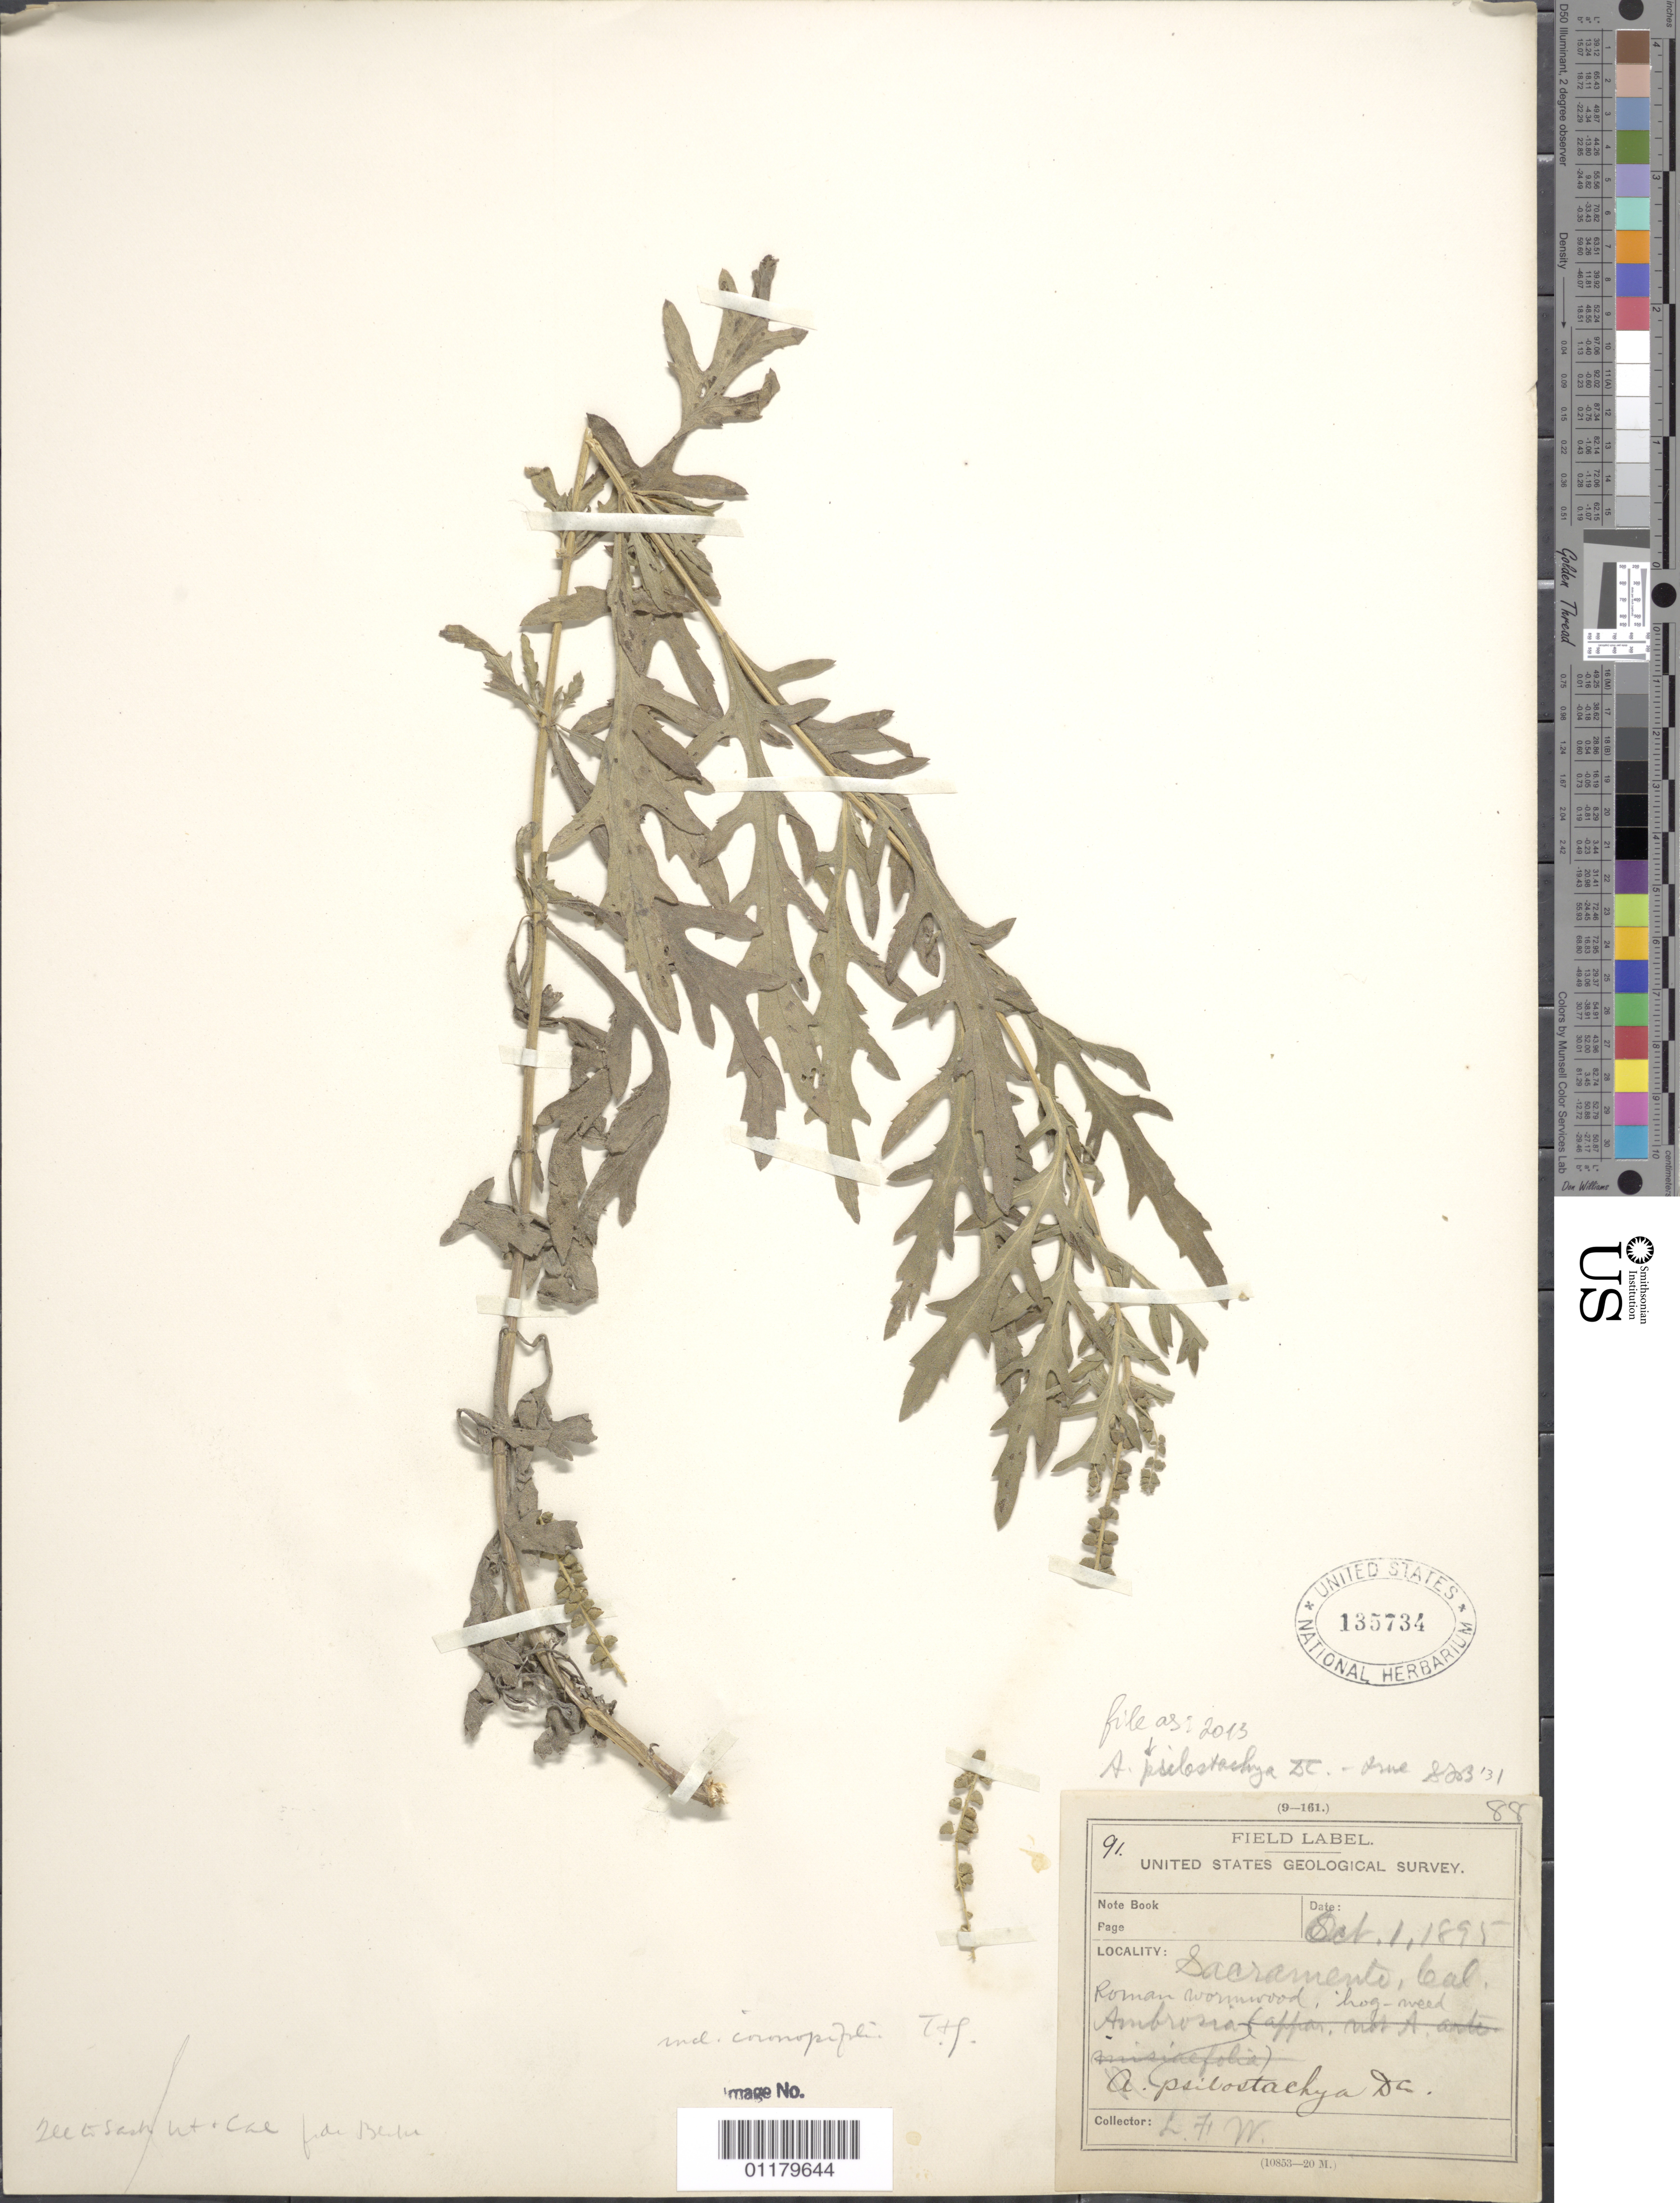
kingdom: Plantae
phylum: Tracheophyta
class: Magnoliopsida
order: Asterales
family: Asteraceae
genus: Ambrosia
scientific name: Ambrosia psilostachya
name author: DC.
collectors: L. F. Ward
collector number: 91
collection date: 1895-10-01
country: United States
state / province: California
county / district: Sacramento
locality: Sacramento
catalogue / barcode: US 135734